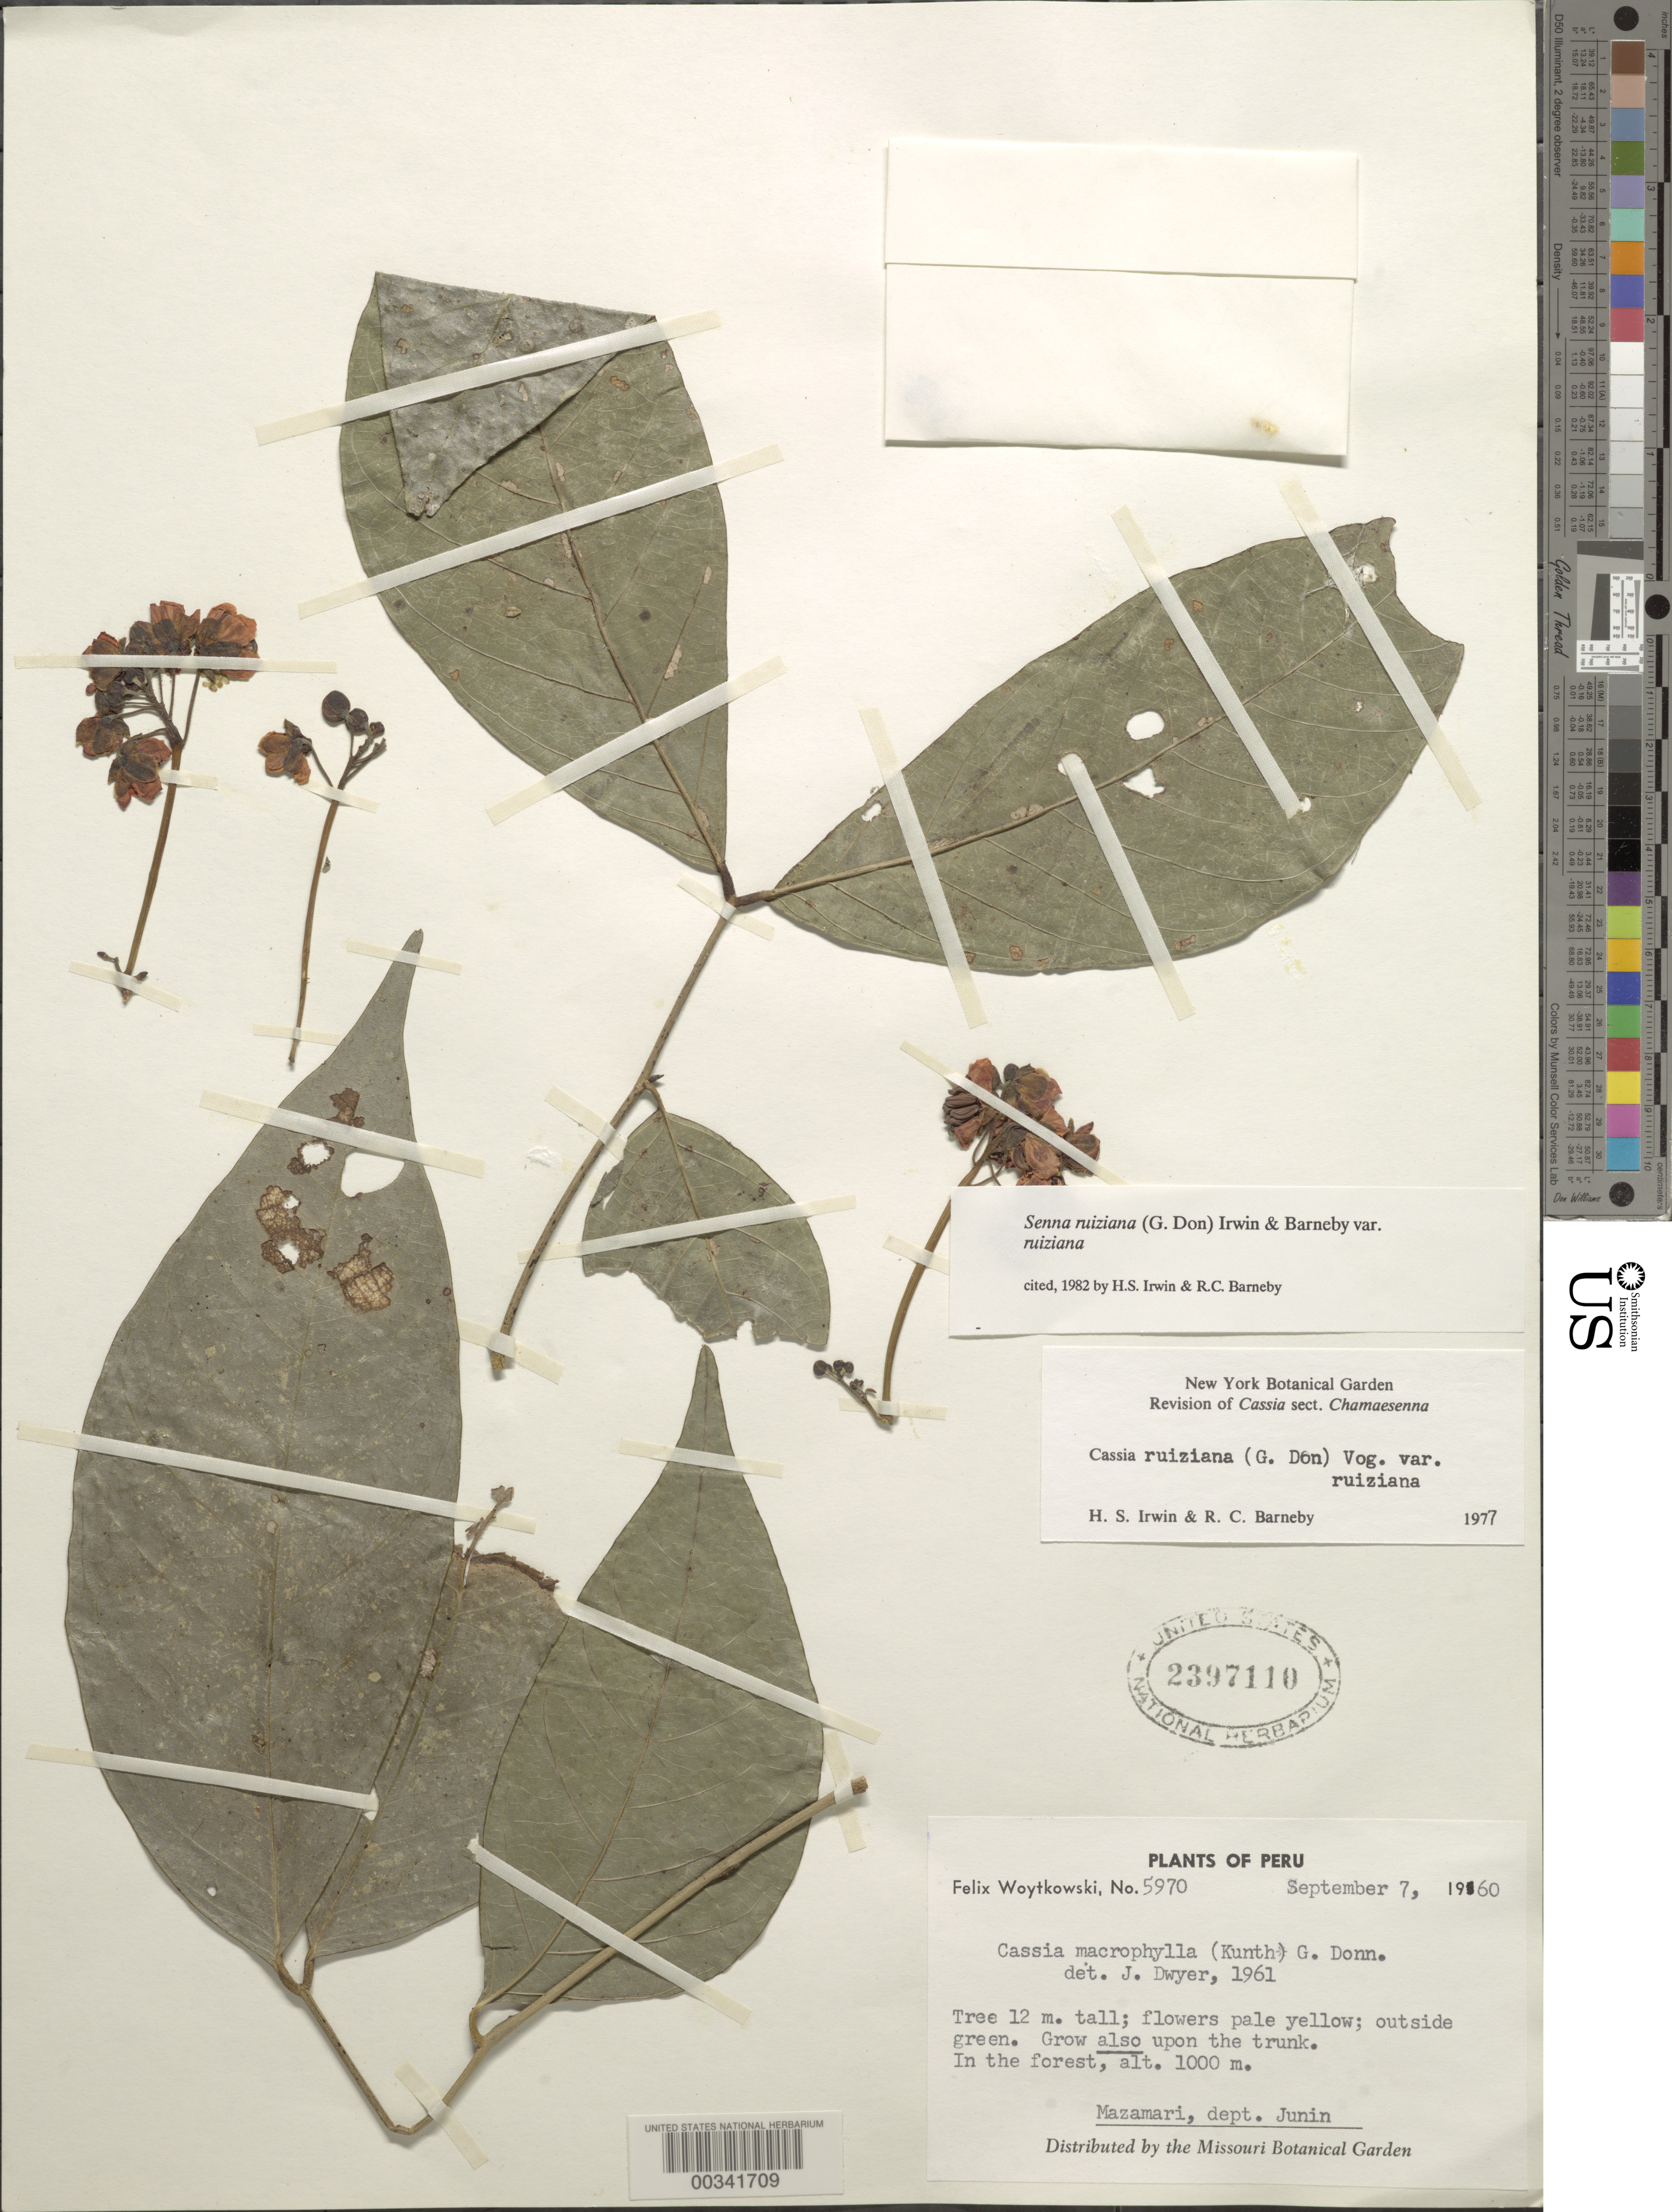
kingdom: Plantae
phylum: Tracheophyta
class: Magnoliopsida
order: Fabales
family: Fabaceae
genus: Senna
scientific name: Senna ruiziana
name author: (G. Don) H.S. Irwin & Barneby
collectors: F. Woytkowski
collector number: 5970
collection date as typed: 07 Sep 1960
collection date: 1960-09-07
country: Peru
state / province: Junín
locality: Mazamari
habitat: In the forest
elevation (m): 1000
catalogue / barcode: US 2397110